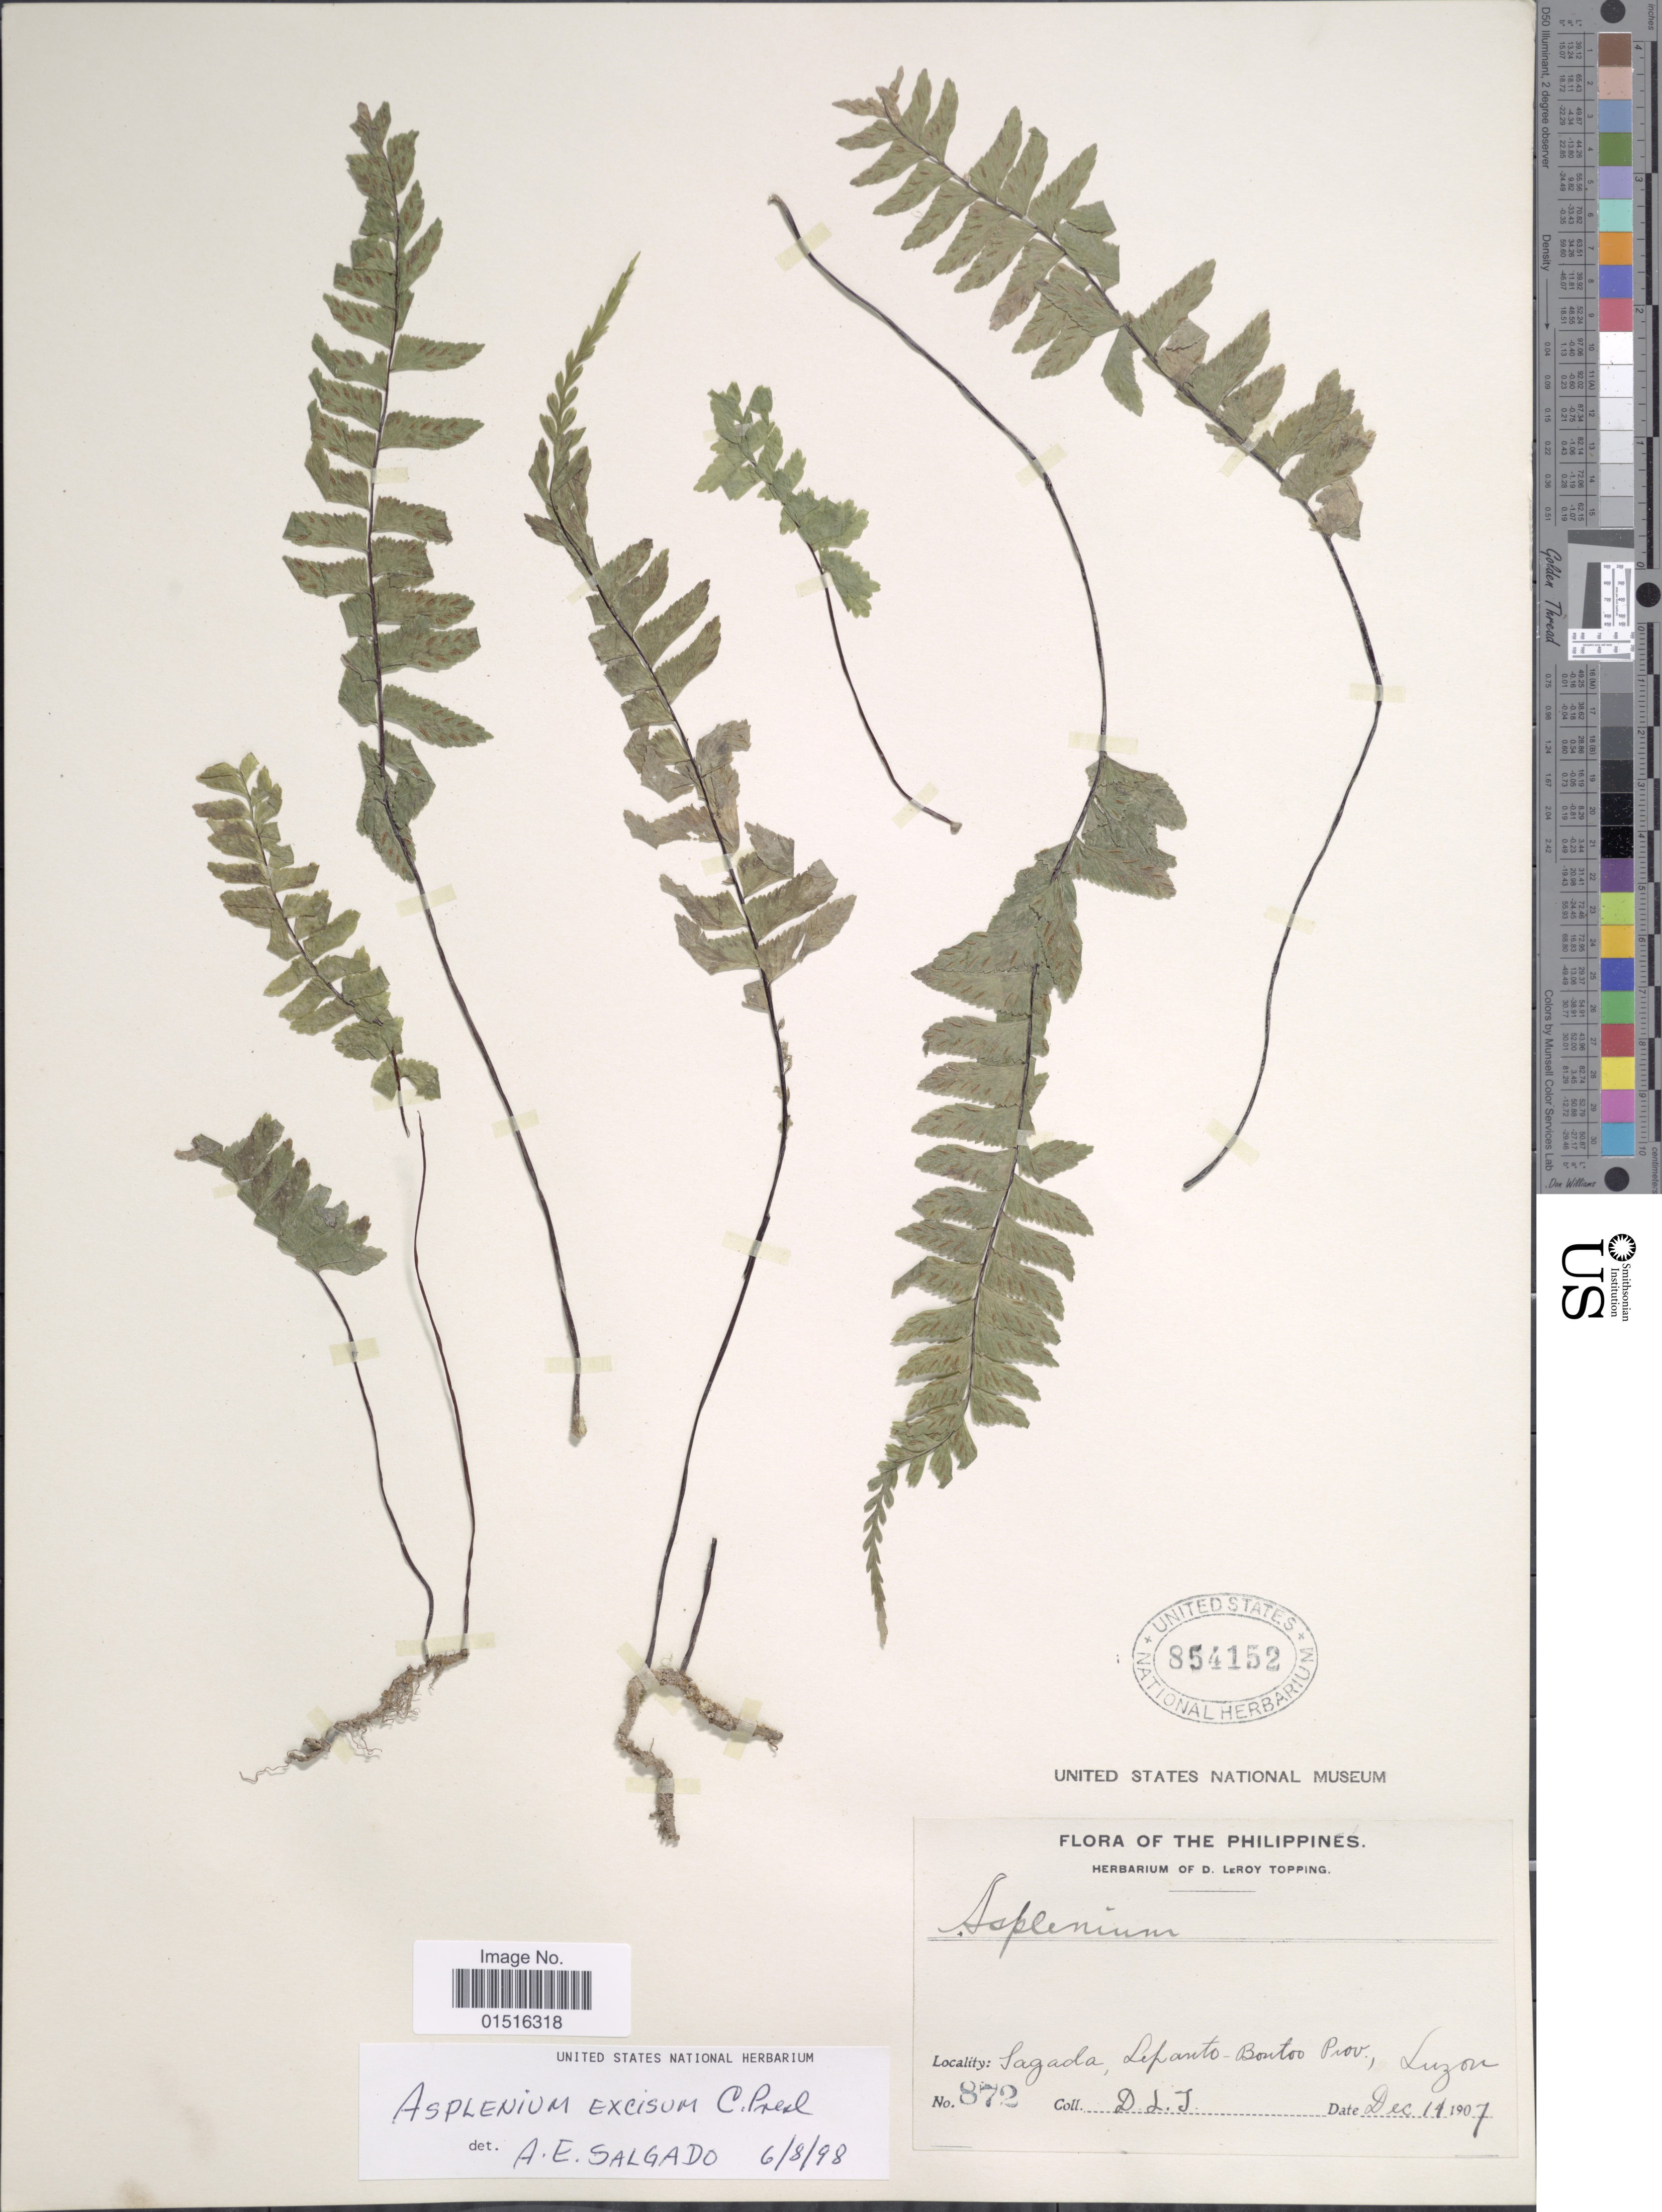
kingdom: Plantae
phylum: Tracheophyta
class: Polypodiopsida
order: Polypodiales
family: Aspleniaceae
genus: Hymenasplenium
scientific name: Hymenasplenium excisum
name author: C. Presl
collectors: D. L. Topping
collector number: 872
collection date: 1907-12-14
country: Philippines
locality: Sagada, Lepanto-Bontoc Prov., Luzon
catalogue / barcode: US 854152